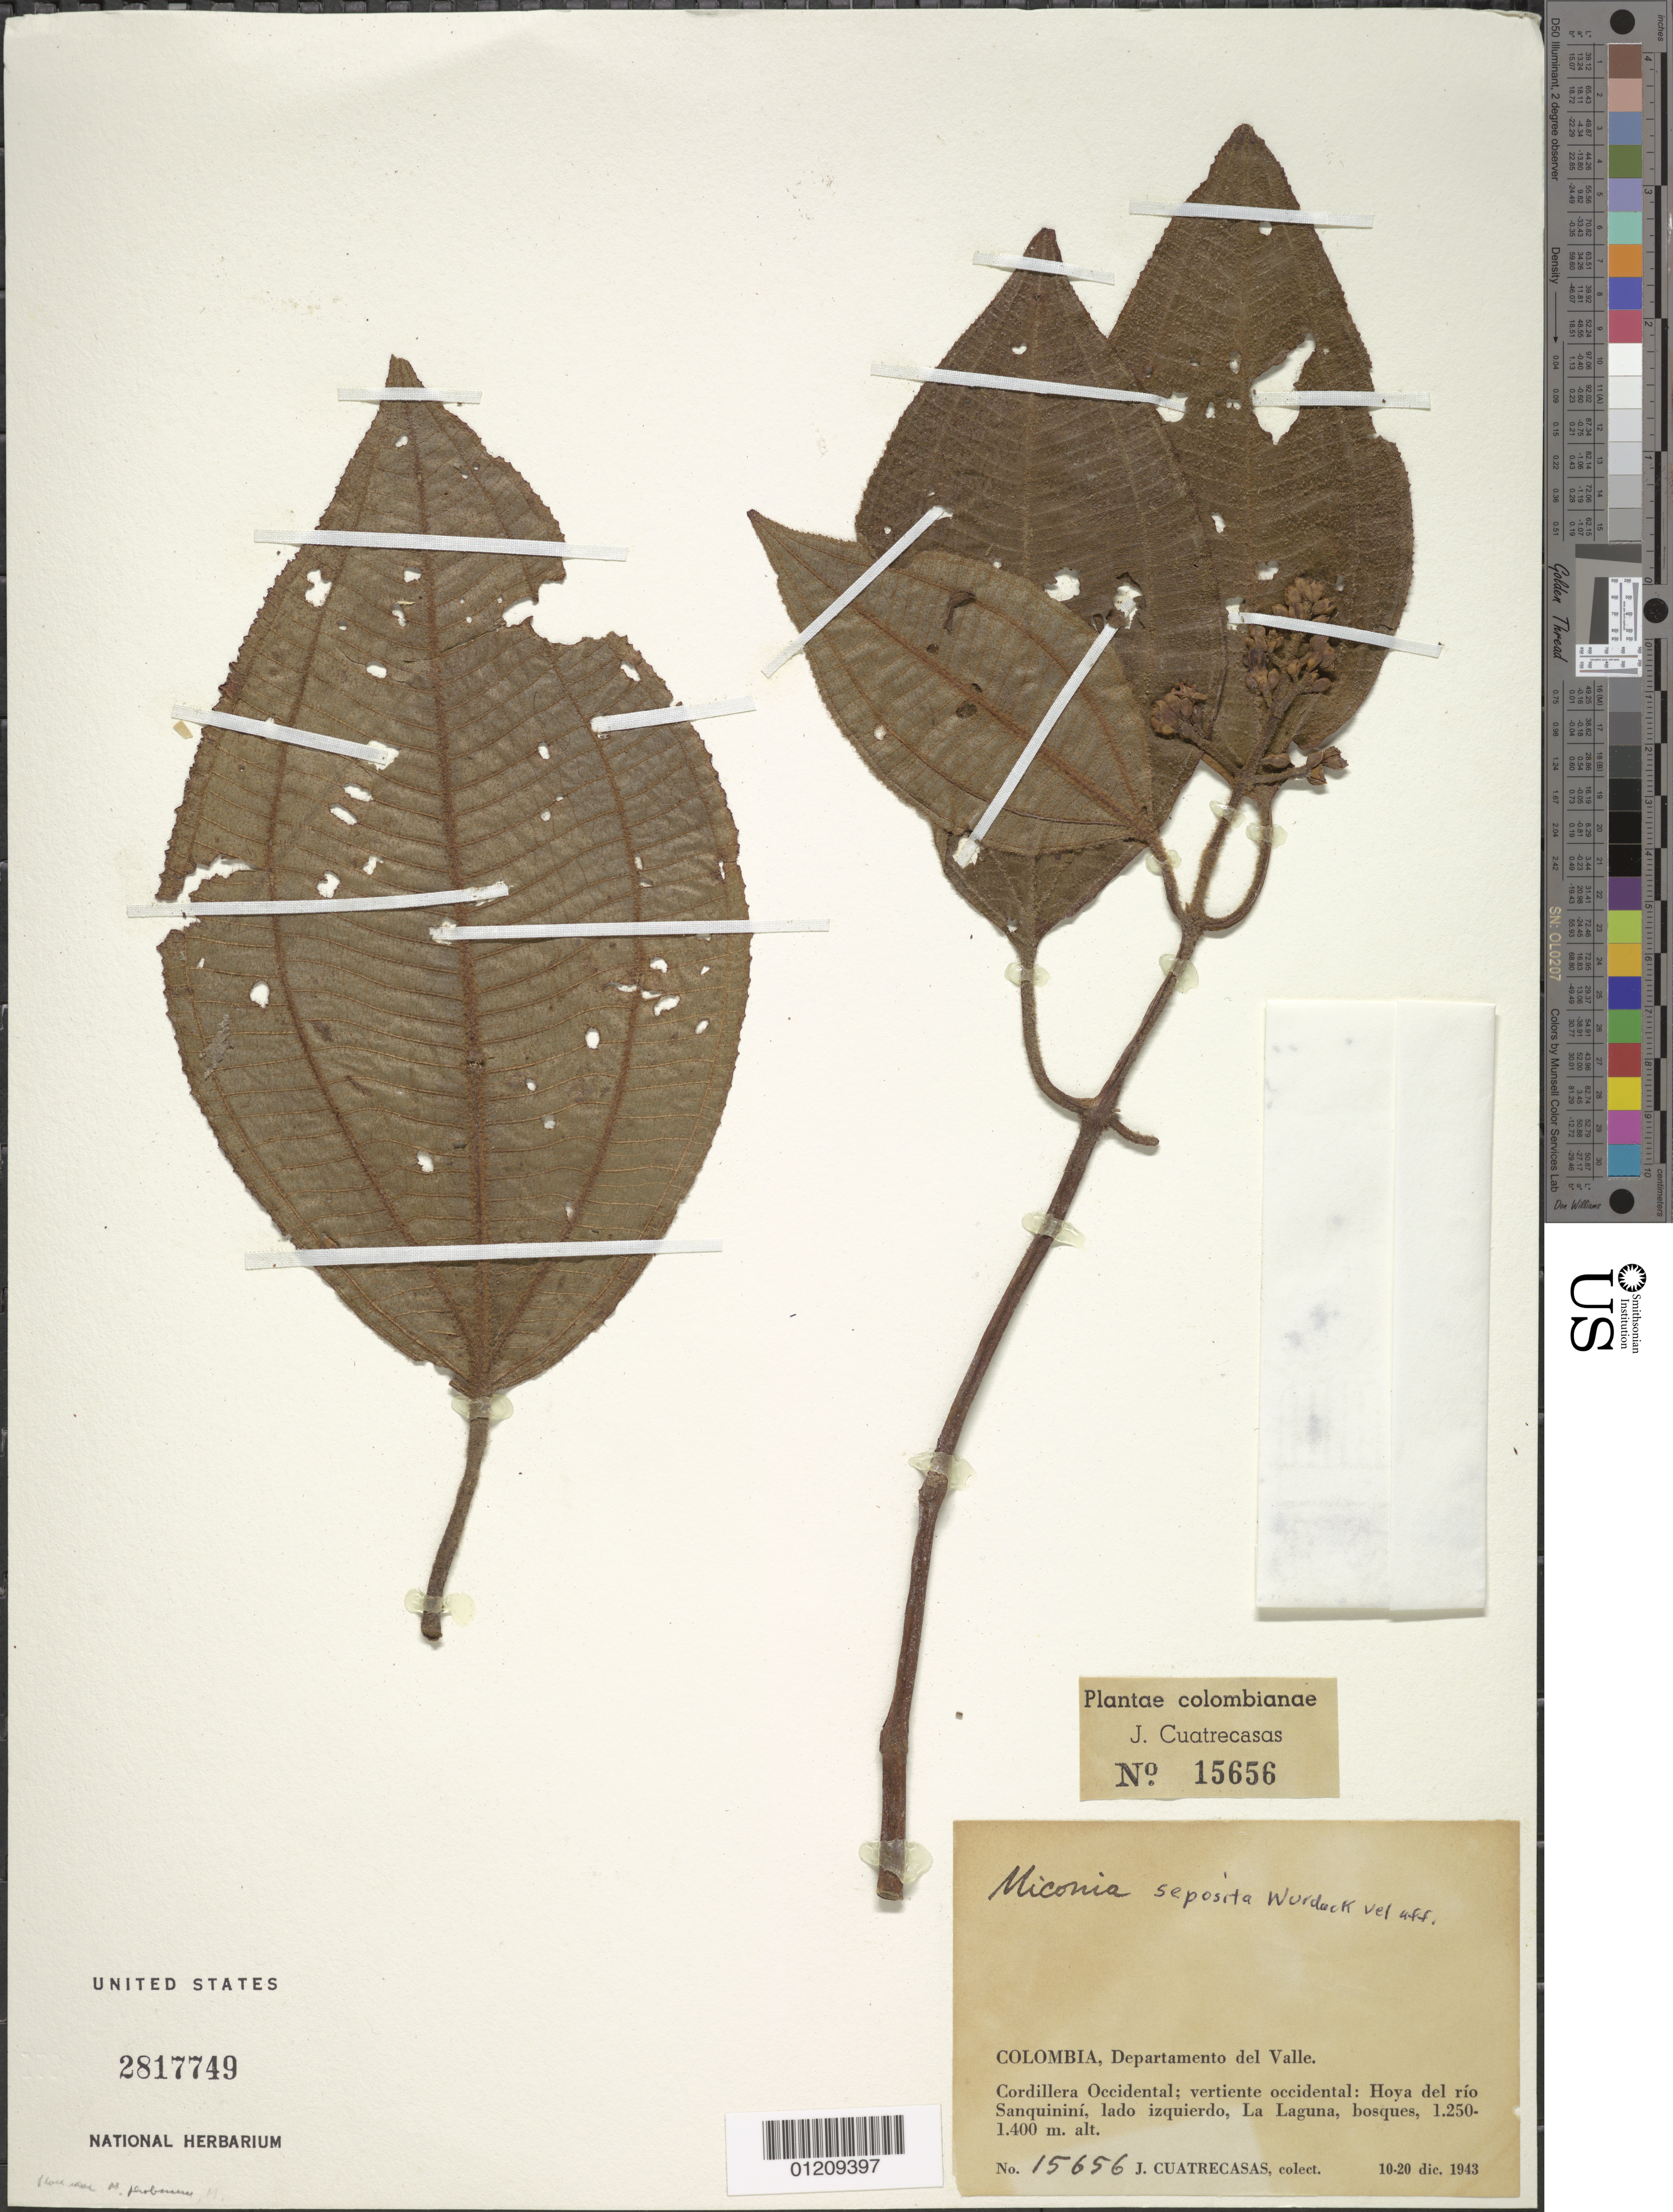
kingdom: Plantae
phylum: Tracheophyta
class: Magnoliopsida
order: Myrtales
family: Melastomataceae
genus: Miconia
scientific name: Miconia seposita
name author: Wurdack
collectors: J. Cuatrecasas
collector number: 15656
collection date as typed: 10 Dec 1943 to 20 Dec 1943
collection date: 1943-12-10/1943-12-20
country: Colombia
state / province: Valle del Cauca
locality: Cordillera Occidental, Vertiente Occidental, Hoya del Rio Sanquinini, Lado Izquierdo, La Laguna.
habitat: bosques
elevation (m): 1250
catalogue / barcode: US 2817749